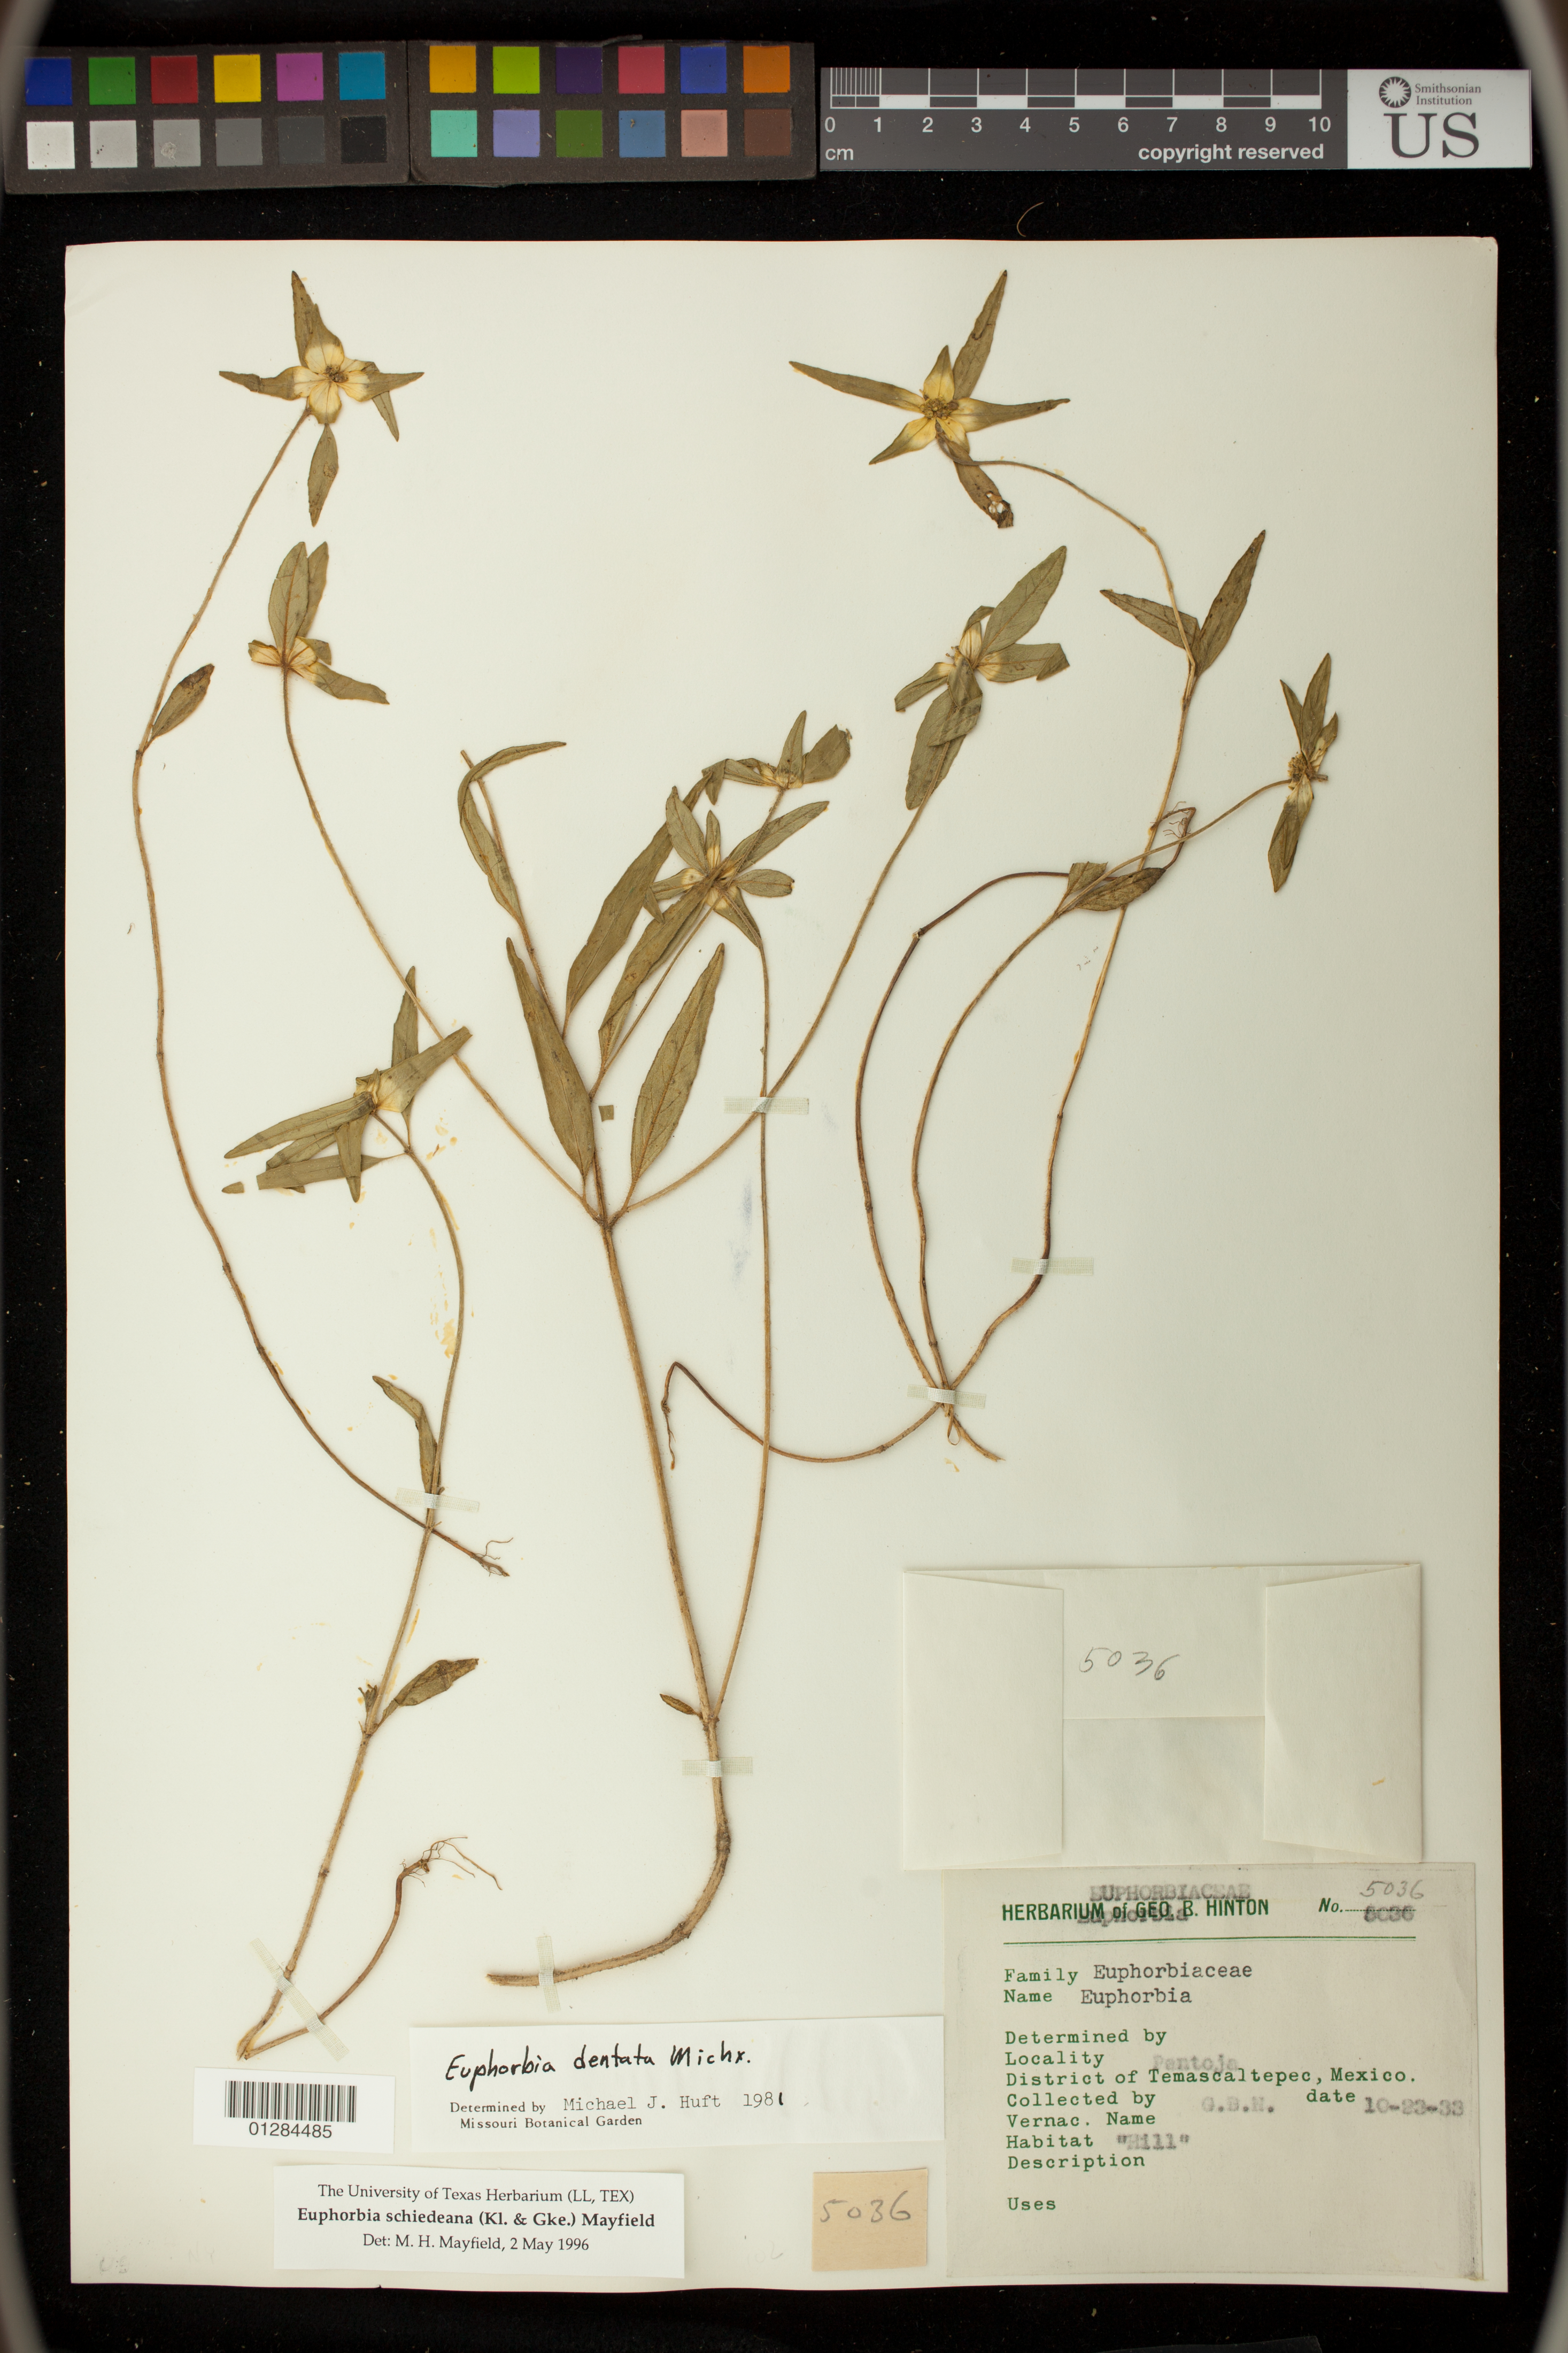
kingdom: Plantae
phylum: Tracheophyta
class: Magnoliopsida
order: Malpighiales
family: Euphorbiaceae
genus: Euphorbia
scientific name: Euphorbia schiedeana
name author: (Klotzsch & Garcke) Mayfield ex C. Nelson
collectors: G. B. Hinton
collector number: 5036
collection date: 1933-10-23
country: Mexico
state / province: México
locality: Pantoja, Temascaltepec